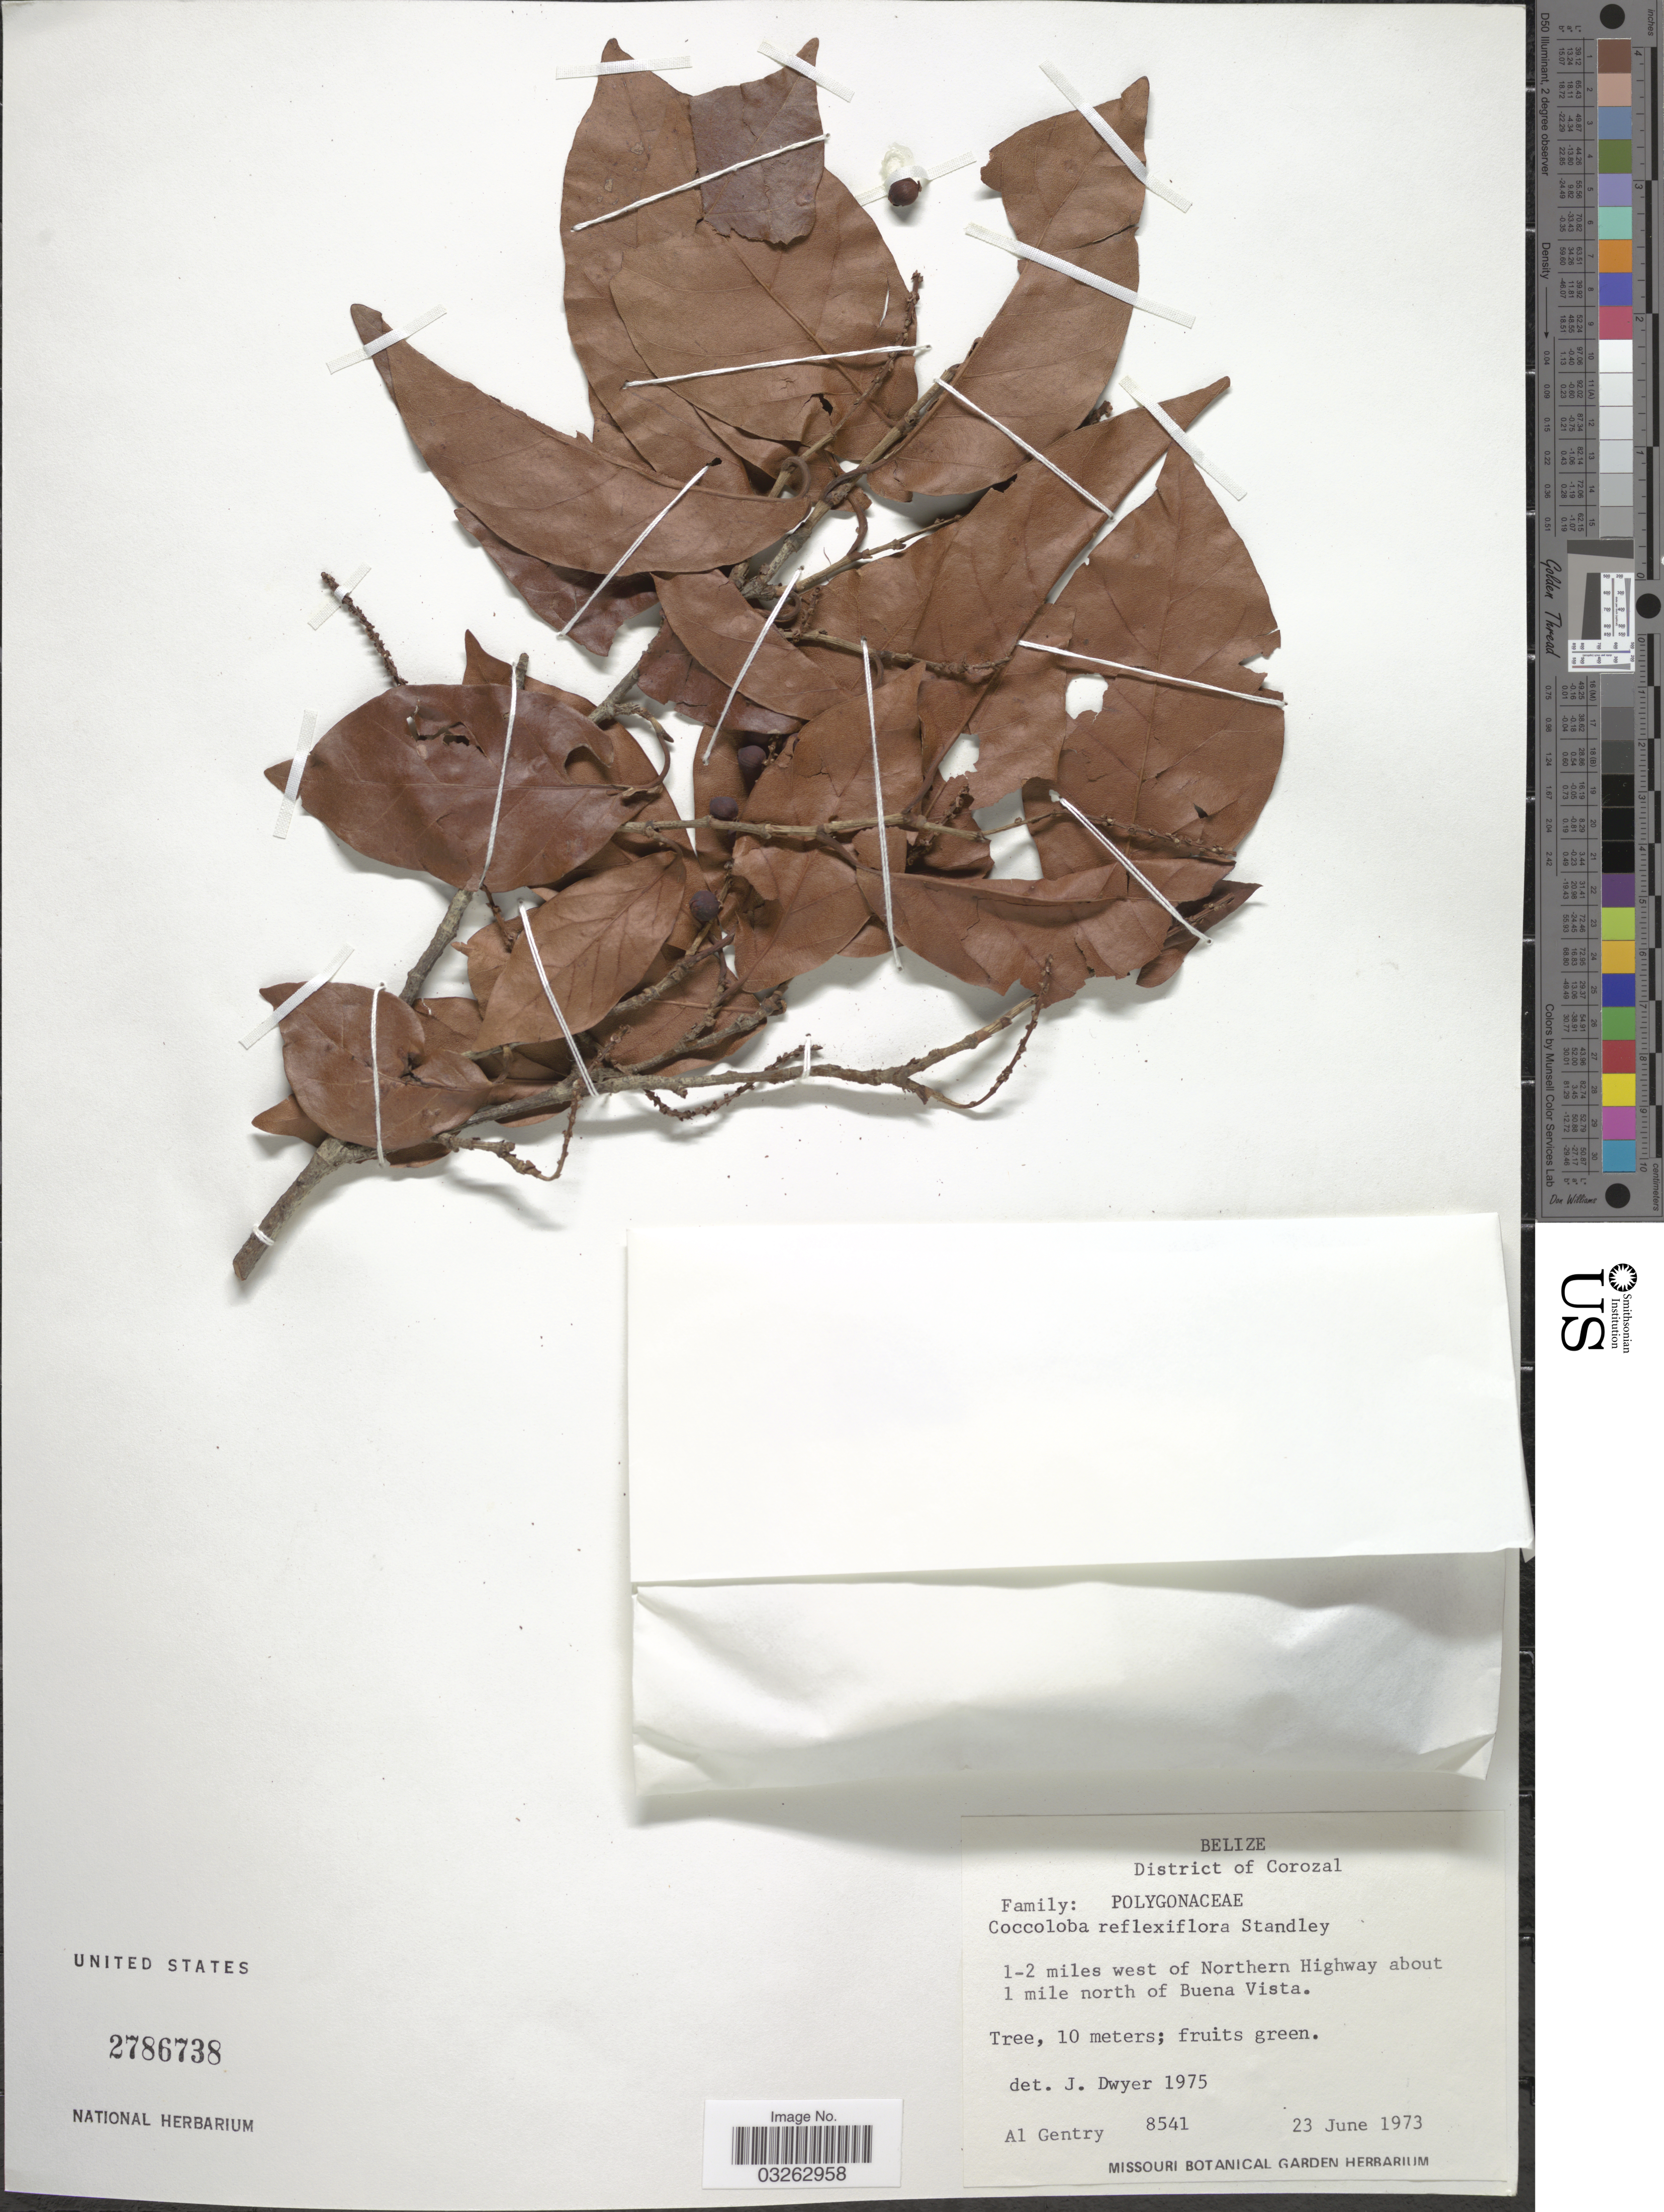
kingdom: Plantae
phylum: Tracheophyta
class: Magnoliopsida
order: Caryophyllales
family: Polygonaceae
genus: Coccoloba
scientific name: Coccoloba reflexiflora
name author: Standl.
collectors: A. H. Gentry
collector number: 8541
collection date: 1973-06-23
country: Belize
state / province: Corozal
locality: District of Corozal. 1-2 miles west of Northern Highway about 1 mile north of Buena Vista.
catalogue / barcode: US 2786738